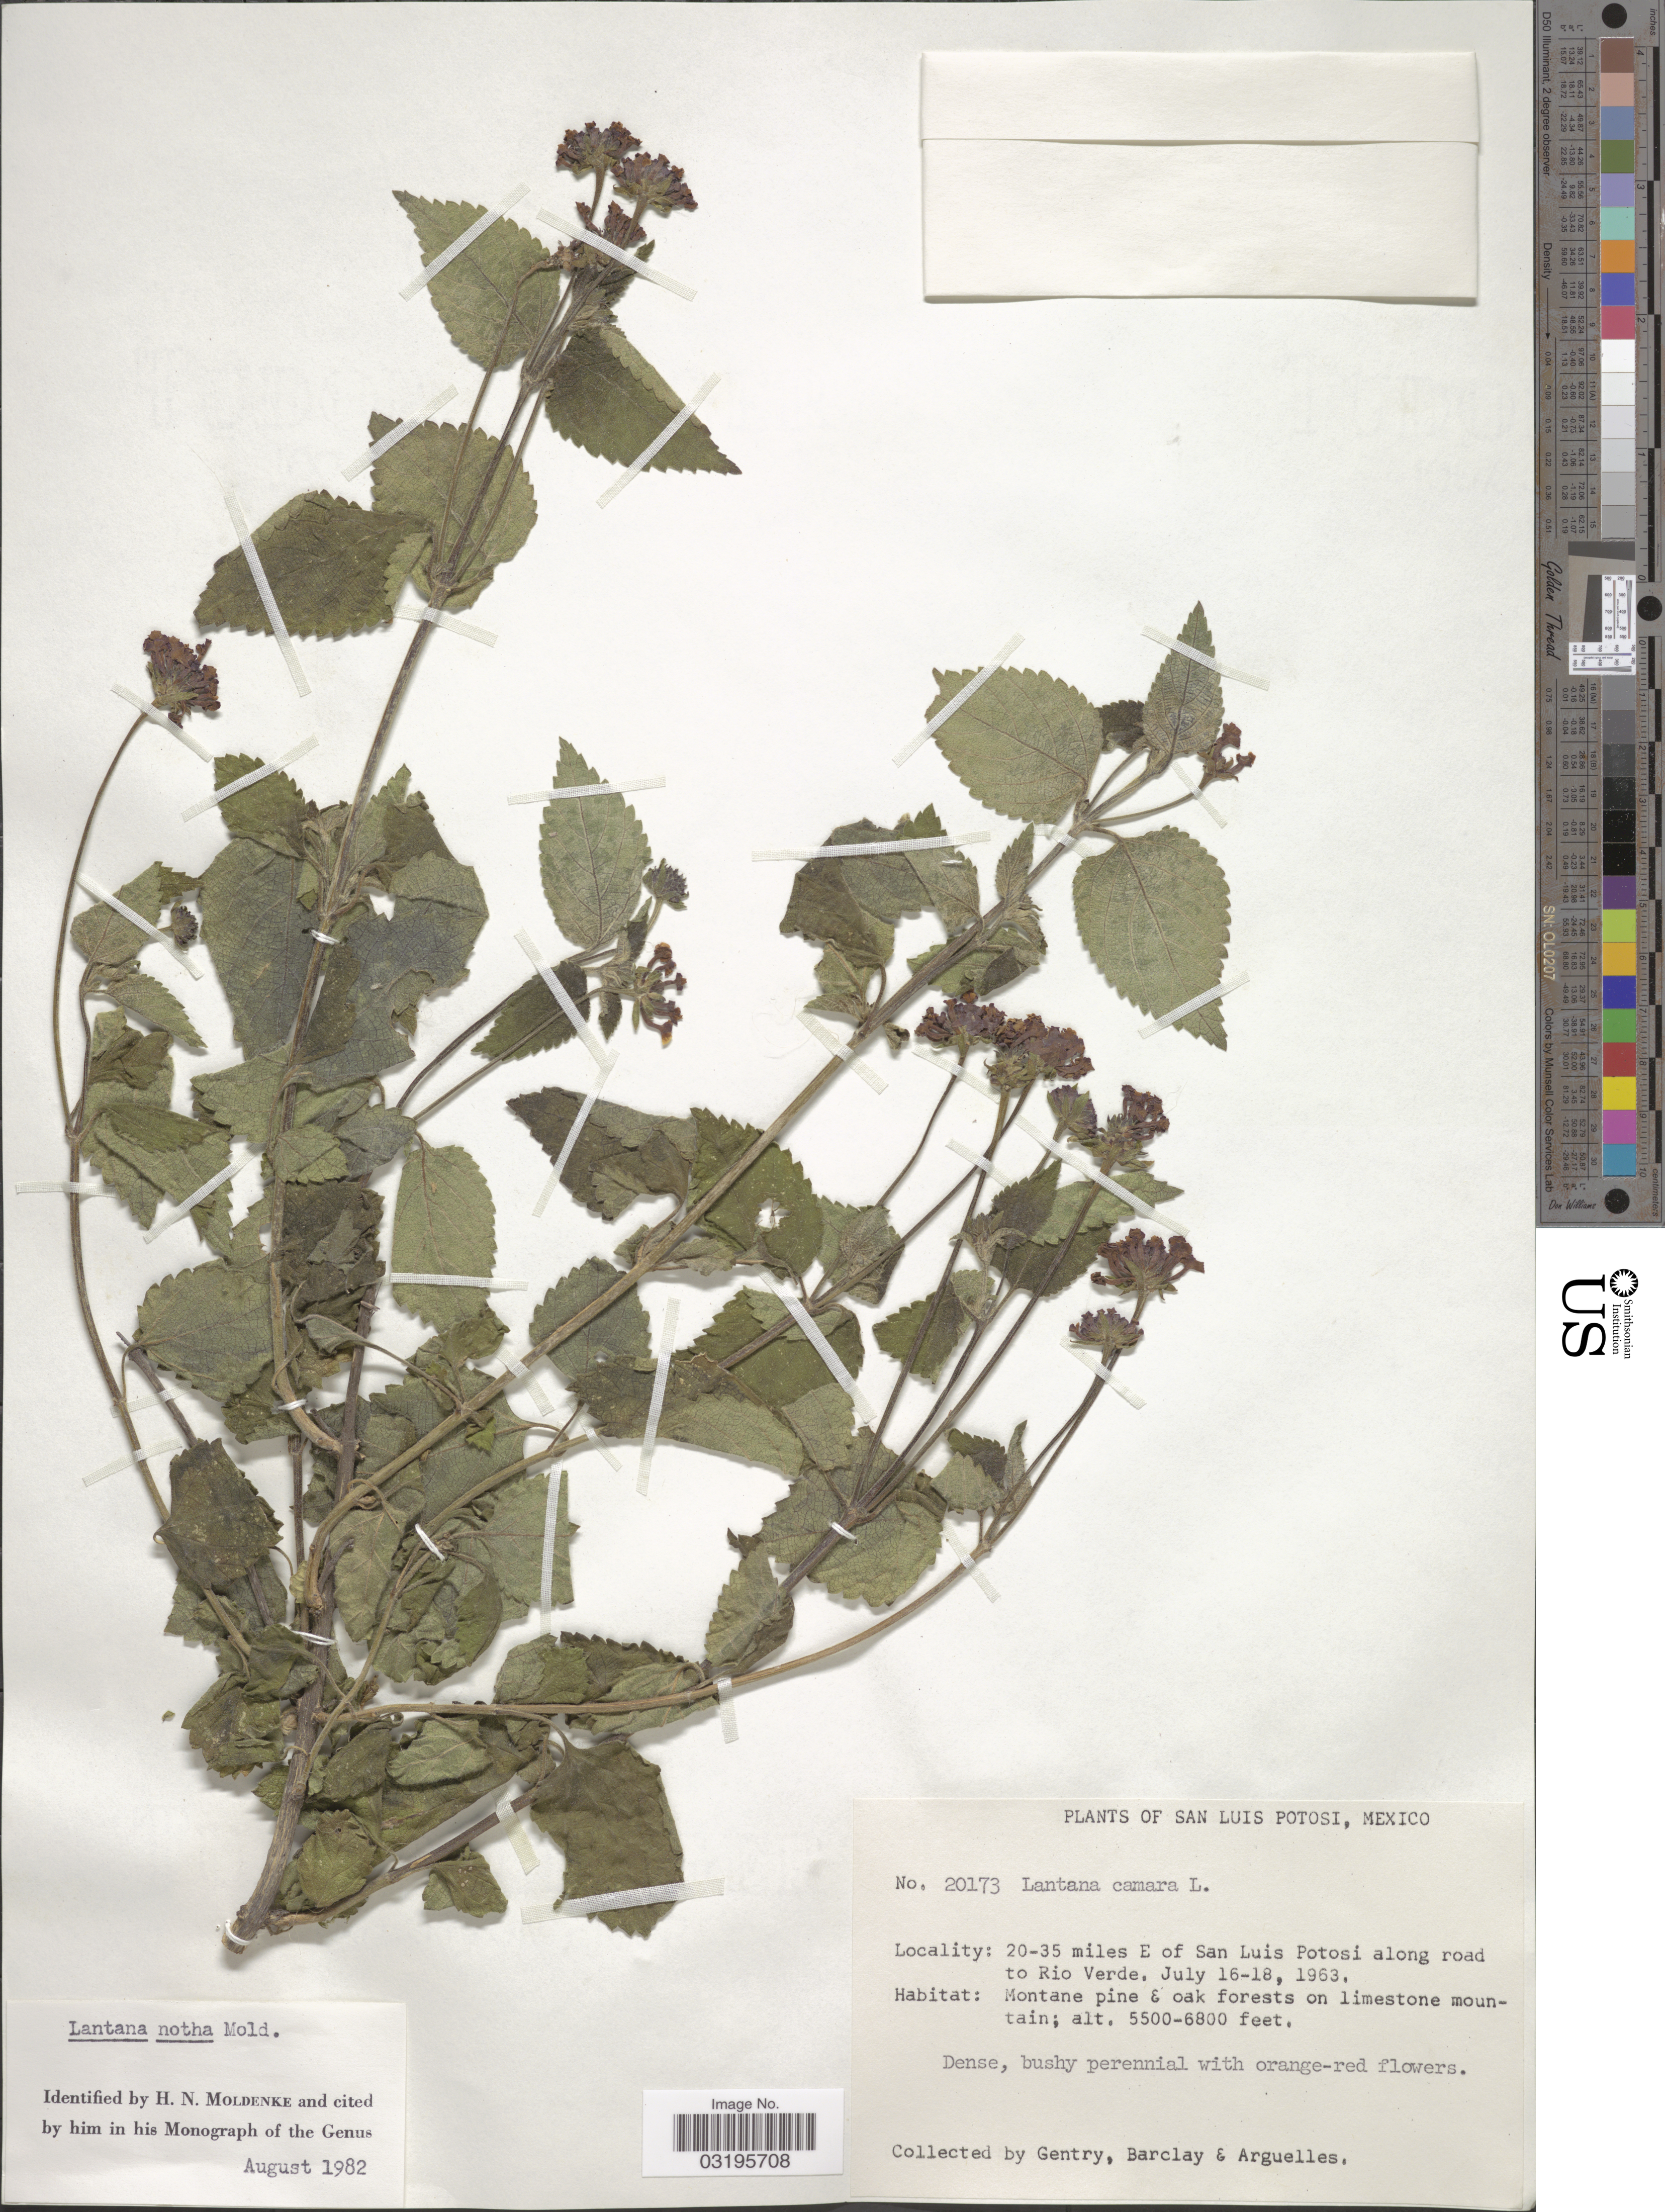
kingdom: Plantae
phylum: Tracheophyta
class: Magnoliopsida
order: Lamiales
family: Verbenaceae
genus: Lantana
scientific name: Lantana notha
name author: Moldenke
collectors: Gentry, --, -- Barclay & Arguelles, --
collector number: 20173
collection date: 1963-07-16/1963-07-18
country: Argentina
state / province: San Luis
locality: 20-35 miles E of San Luis Potosi along road to Rio Verde.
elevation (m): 1676